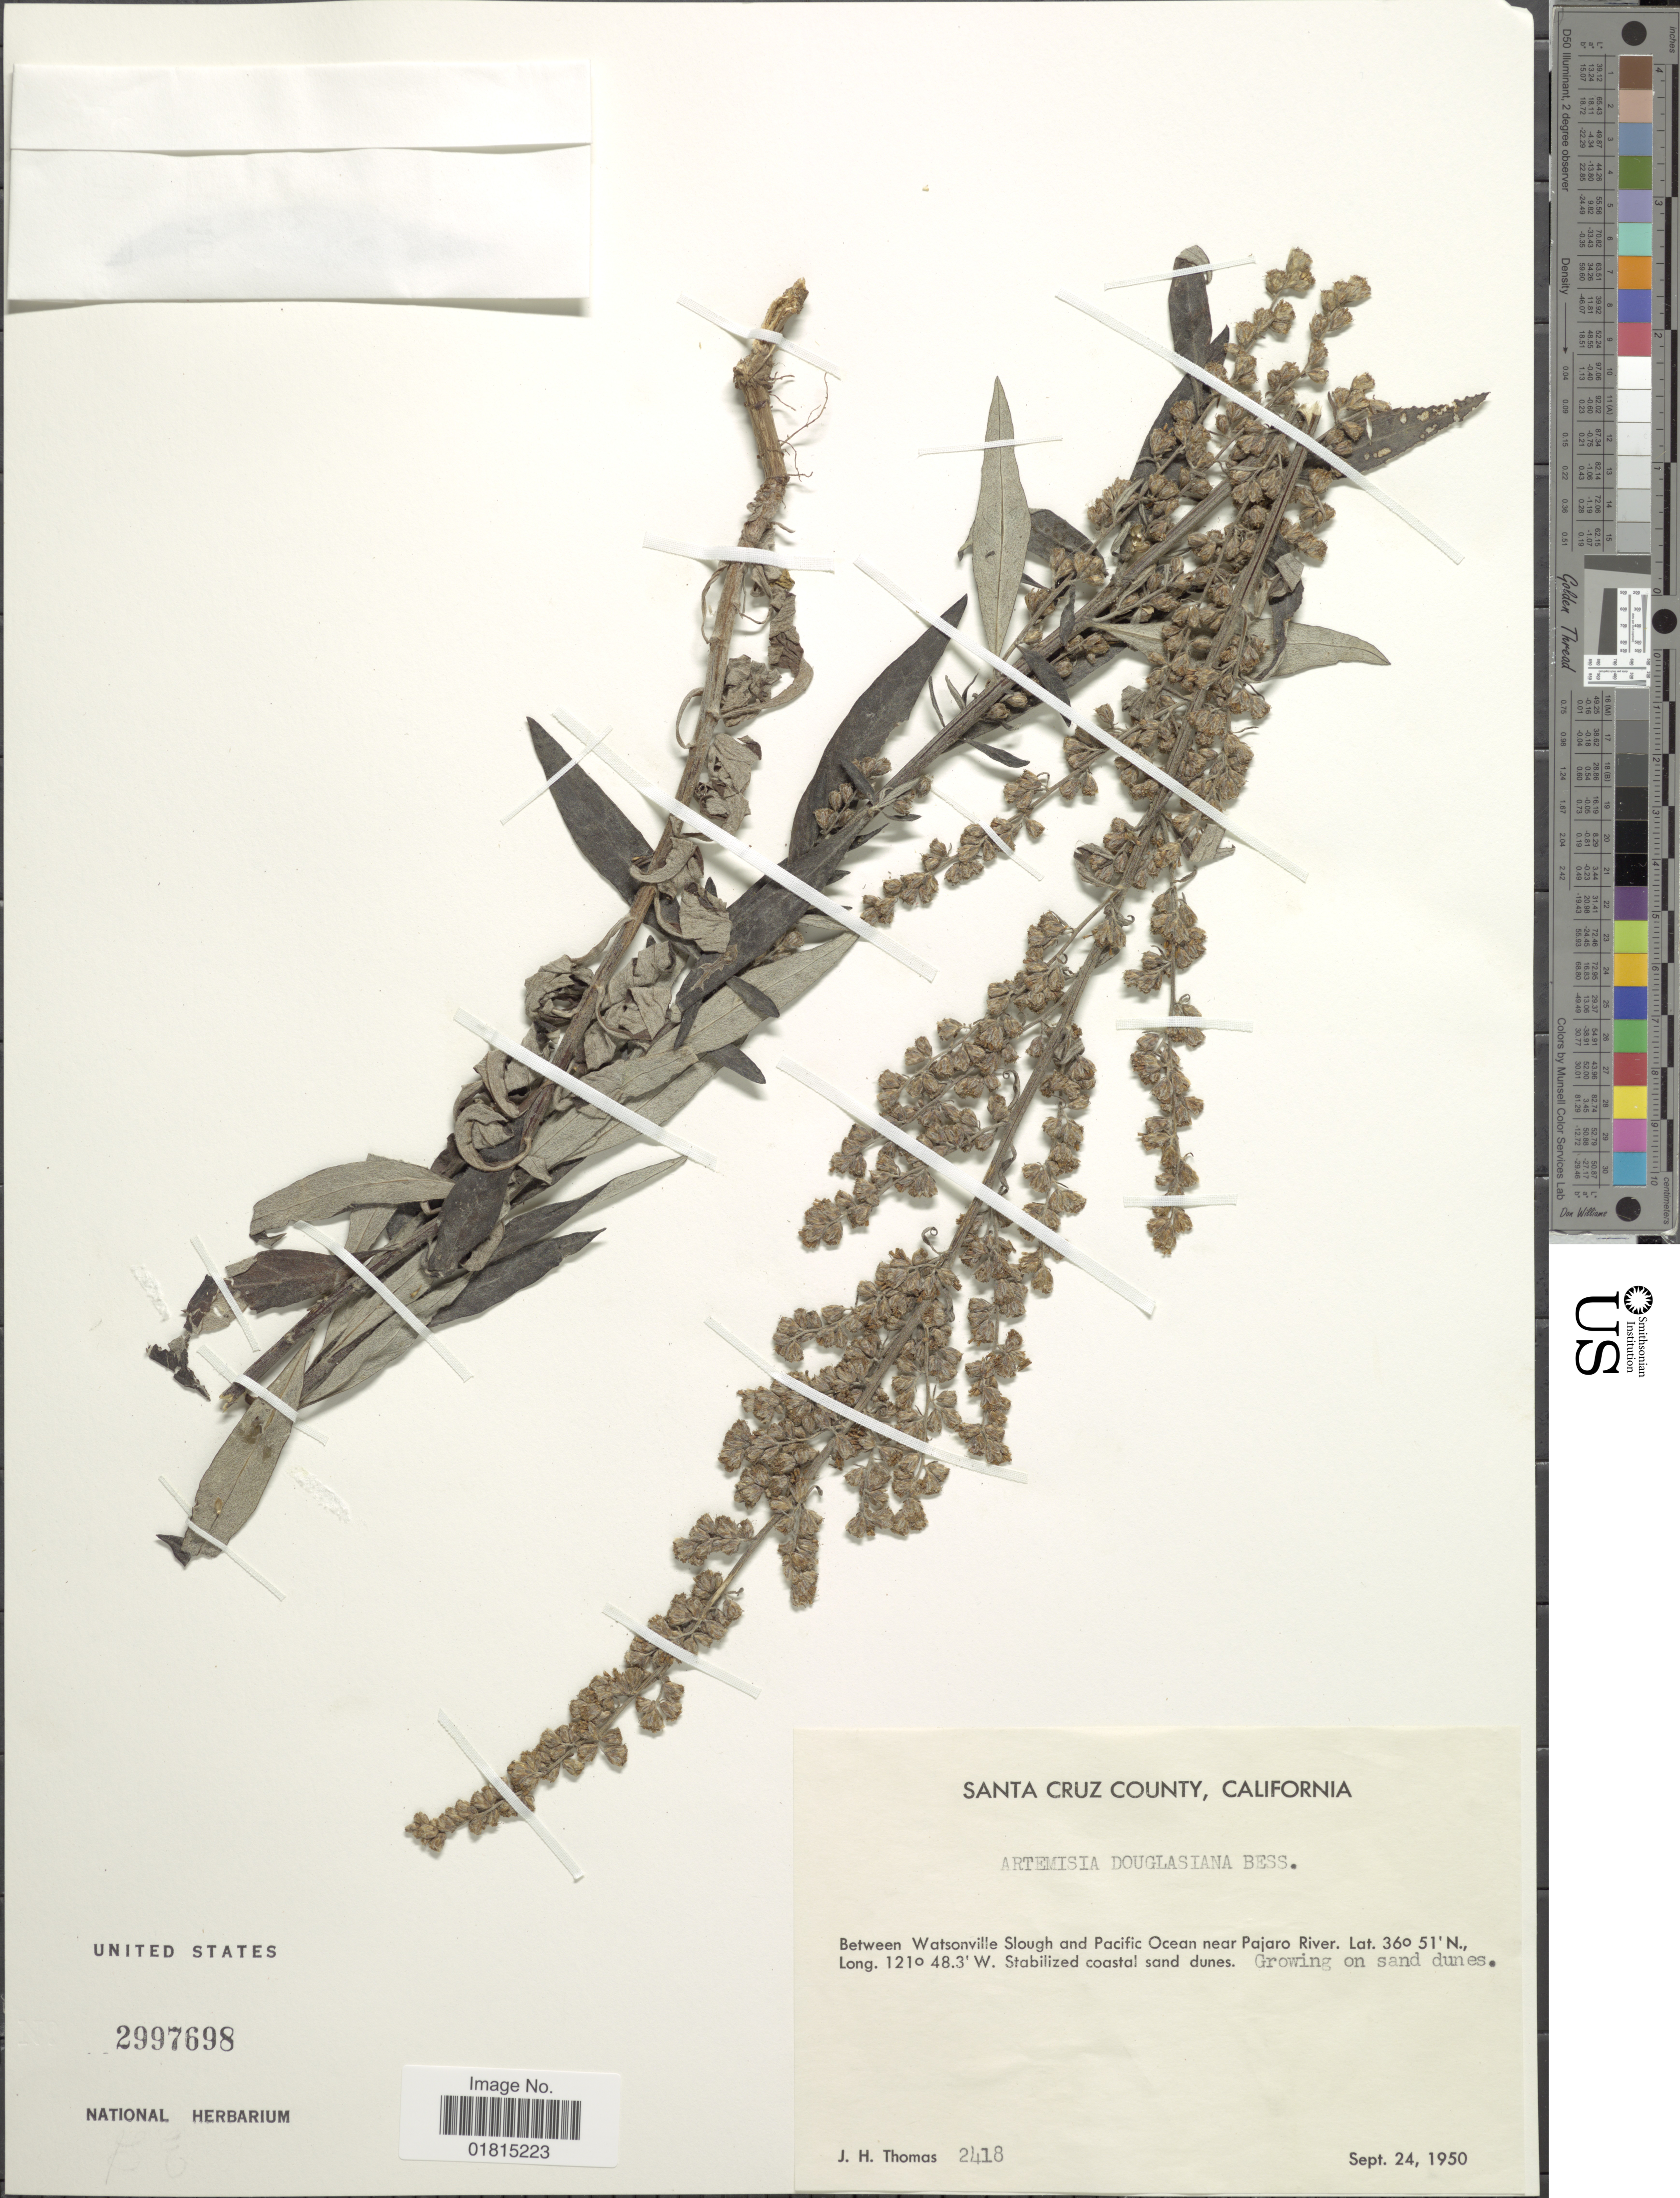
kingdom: Plantae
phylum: Tracheophyta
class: Magnoliopsida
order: Asterales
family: Asteraceae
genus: Artemisia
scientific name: Artemisia douglasiana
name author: Besser ex Hook.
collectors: J. H. Thomas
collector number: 2418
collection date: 1950-09-24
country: United States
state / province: California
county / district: Santa Cruz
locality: Santa Cruz County, California. Between Watsonville Slough and Pacific Ocean near Pajaro River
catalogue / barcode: US 2997698